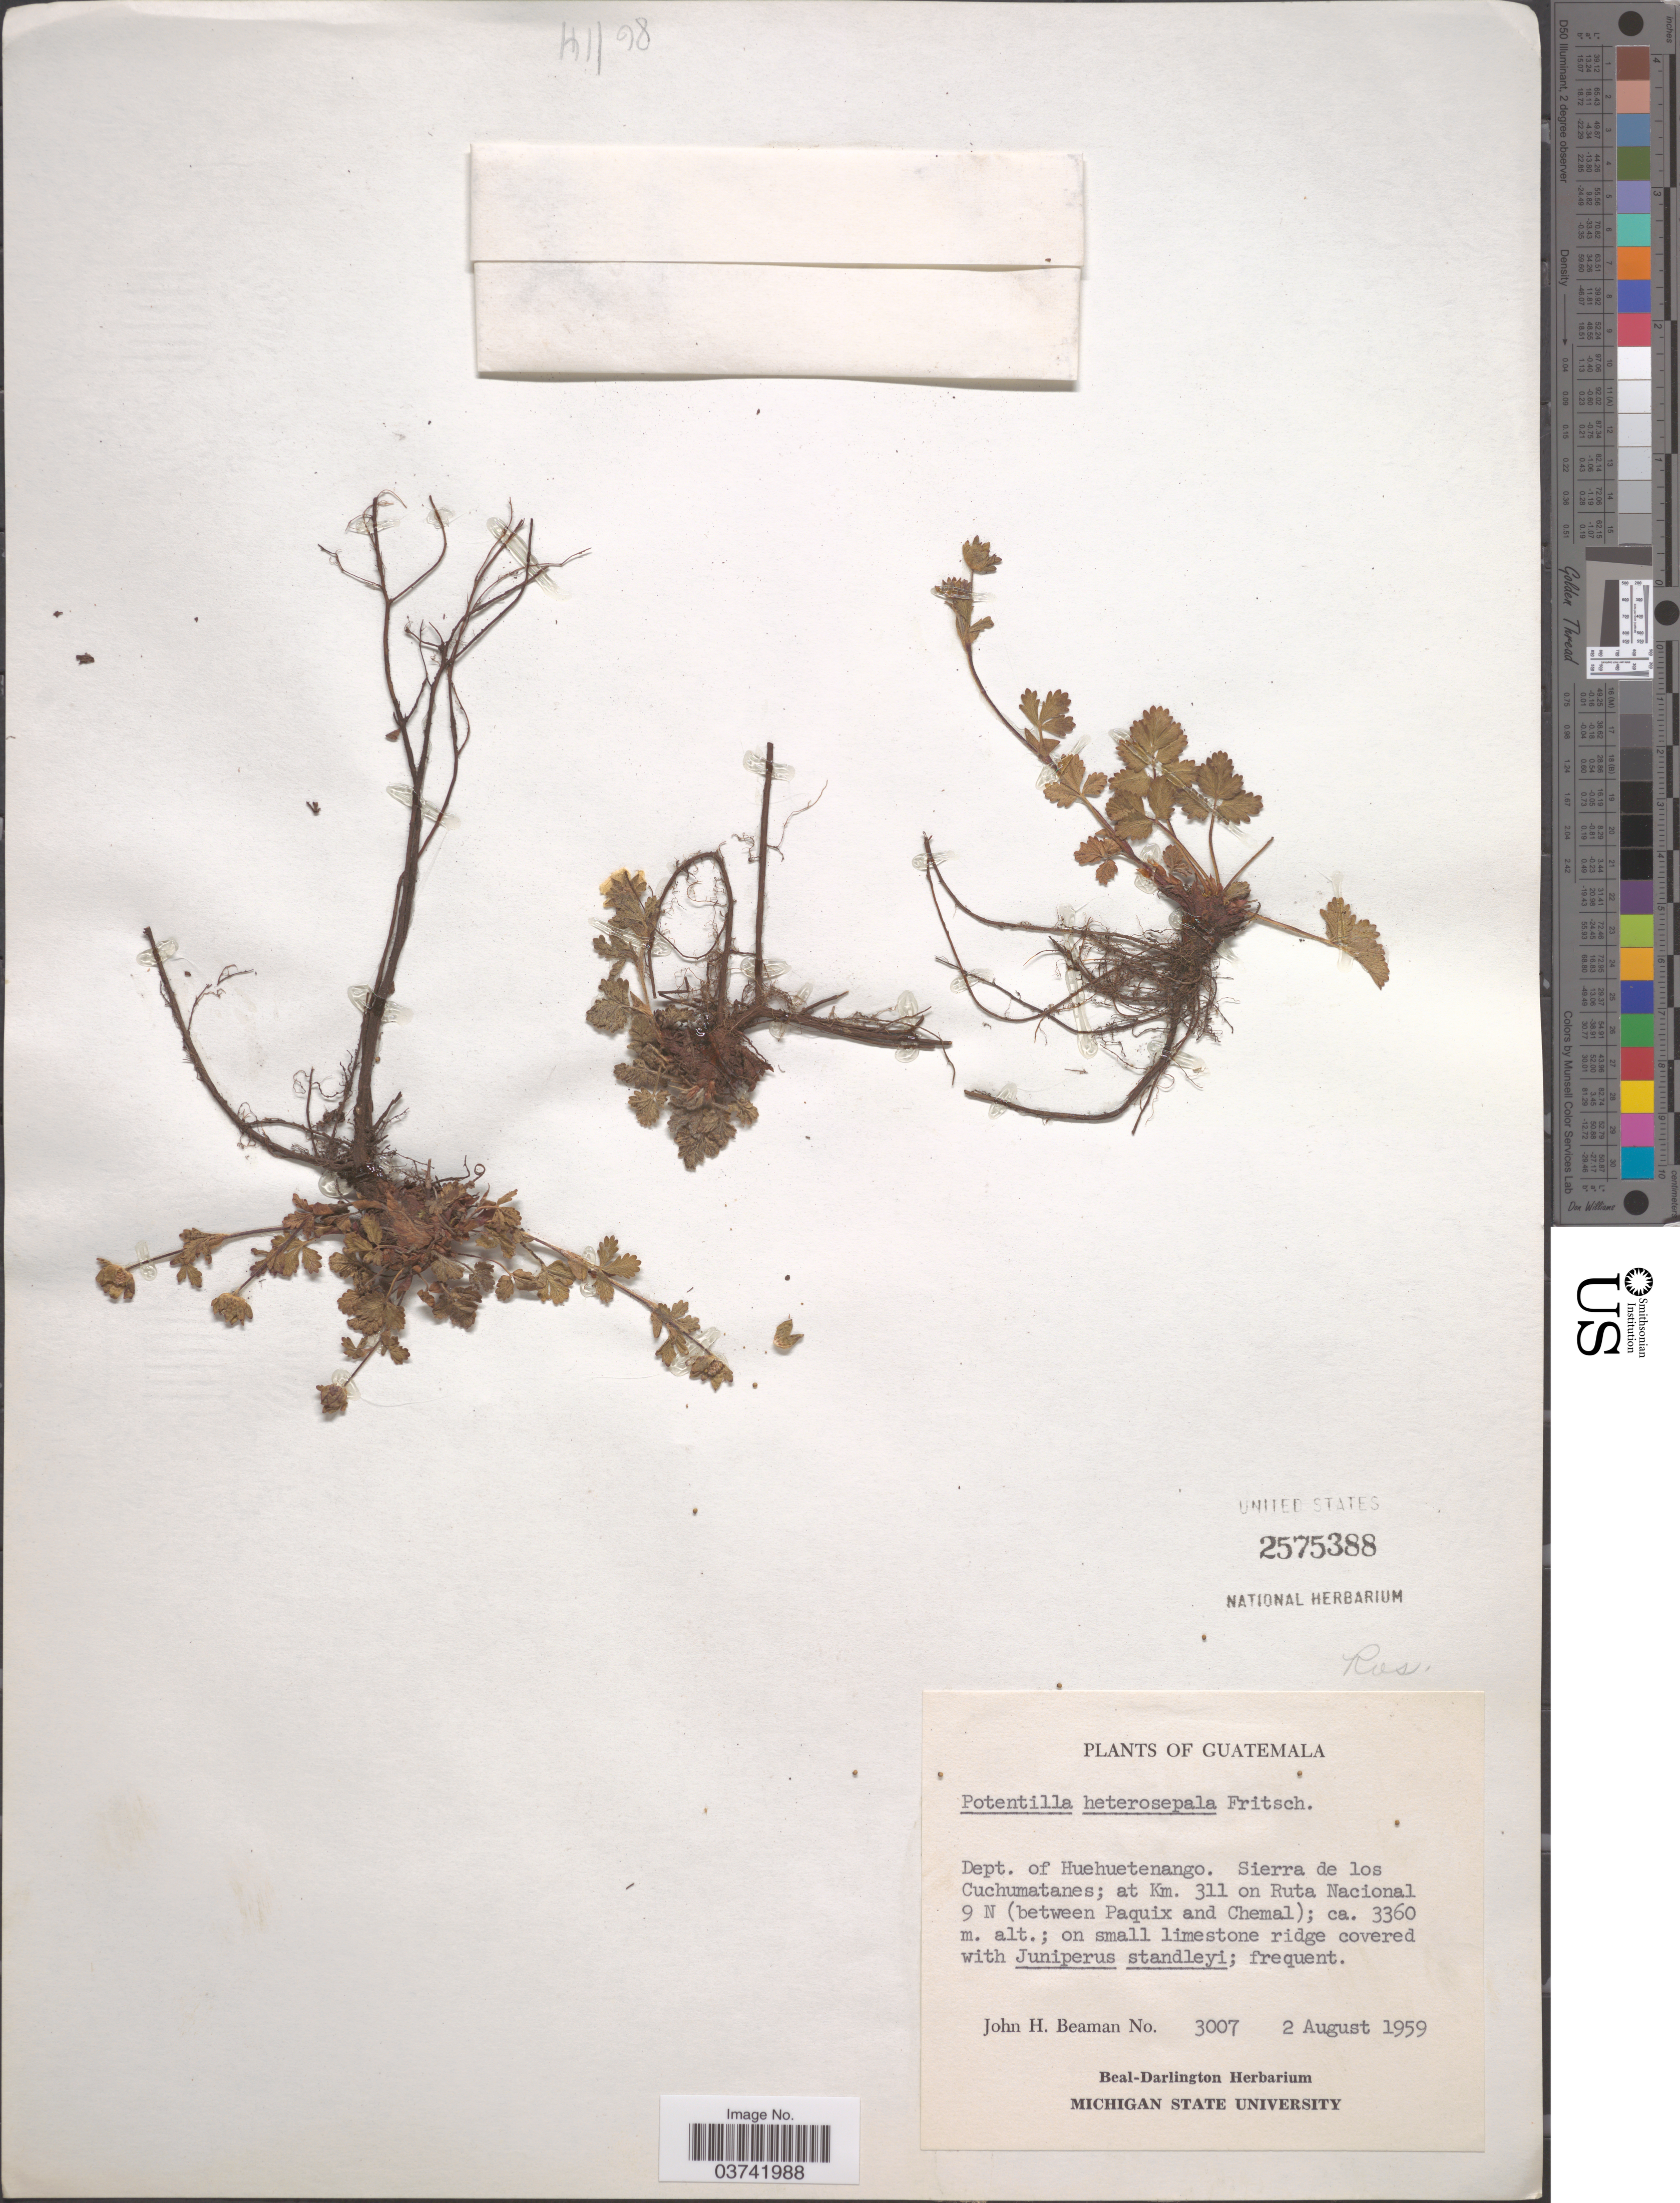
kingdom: Plantae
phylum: Tracheophyta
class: Magnoliopsida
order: Rosales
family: Rosaceae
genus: Potentilla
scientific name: Potentilla heterosepala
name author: Fritsch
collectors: J. H. Beaman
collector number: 3007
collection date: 1959-08-02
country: Guatemala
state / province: Huehuetenango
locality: Dept. of Huehuetenango. Sierra de los Cuchumatanes; at Km. 311 on Ruta Nacional 9 N (between Paquix and Chemal).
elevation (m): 3360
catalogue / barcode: US 2575388